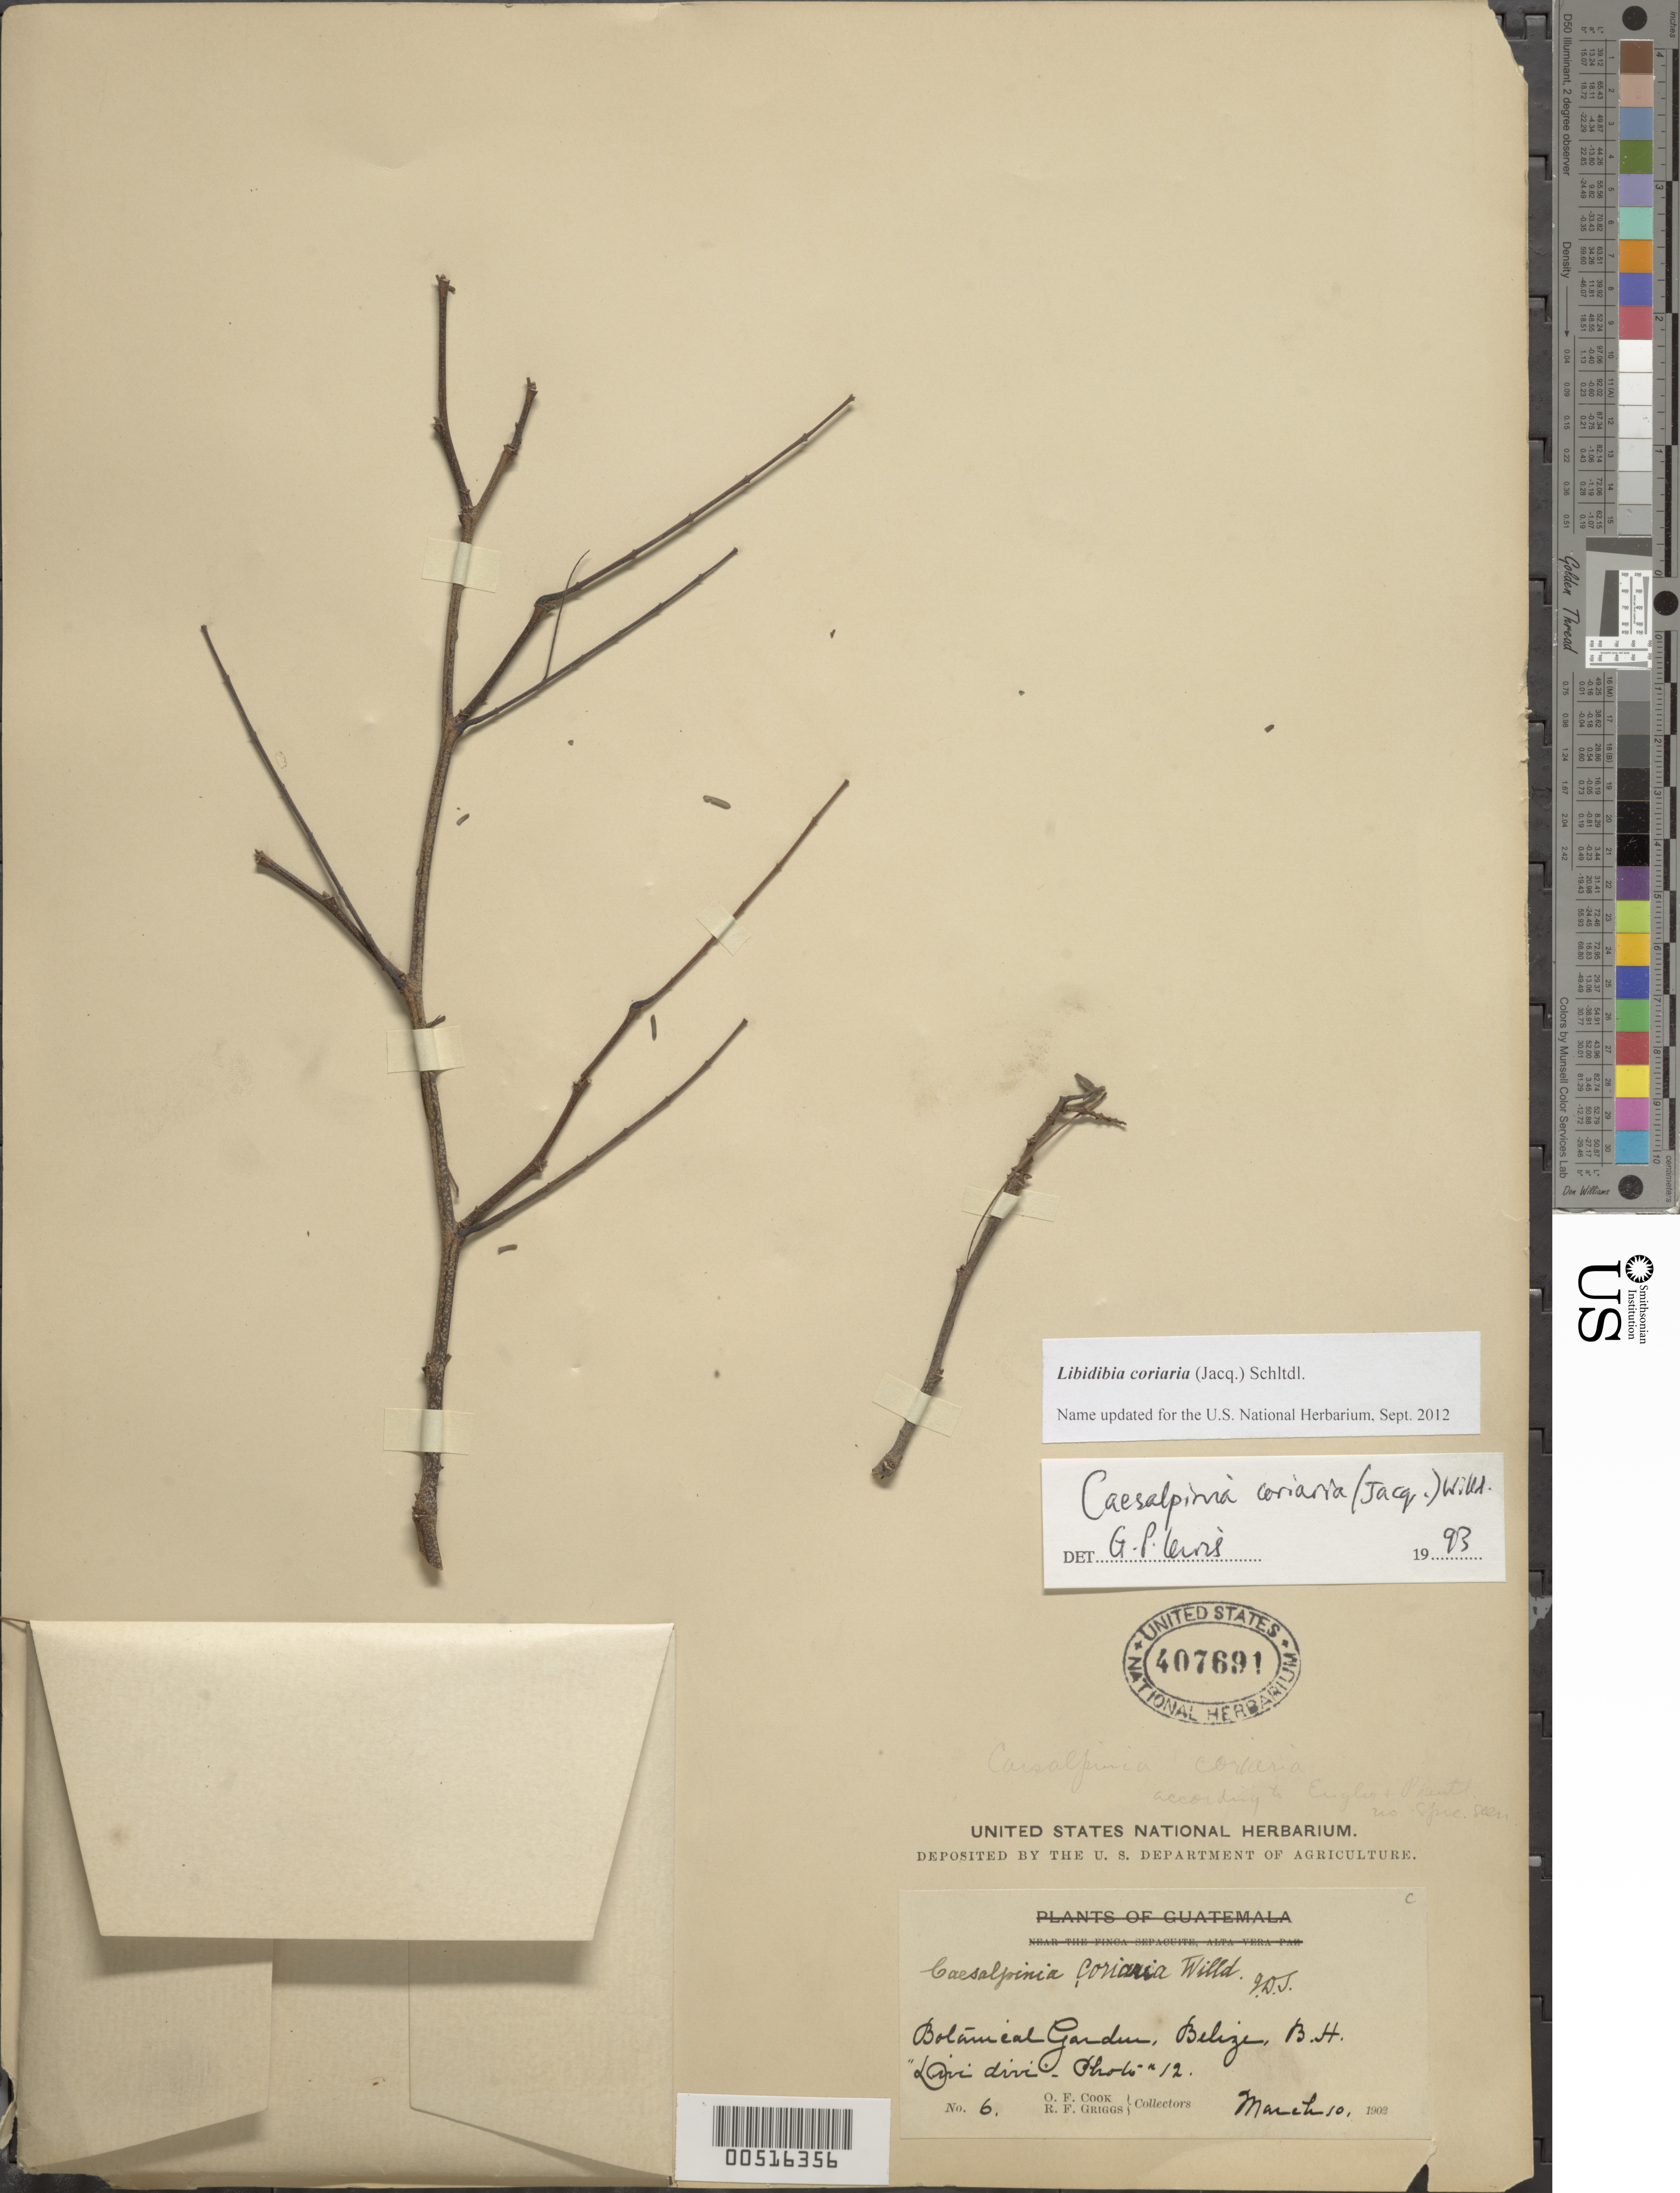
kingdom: Plantae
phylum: Tracheophyta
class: Magnoliopsida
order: Fabales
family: Fabaceae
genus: Libidibia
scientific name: Libidibia coriaria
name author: (Jacq.) Schltdl.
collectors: O. F. Cook & R. F. Griggs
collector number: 6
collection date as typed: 10 Mar 1902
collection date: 1902-03-10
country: Belize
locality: Botanical garden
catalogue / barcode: US 407691